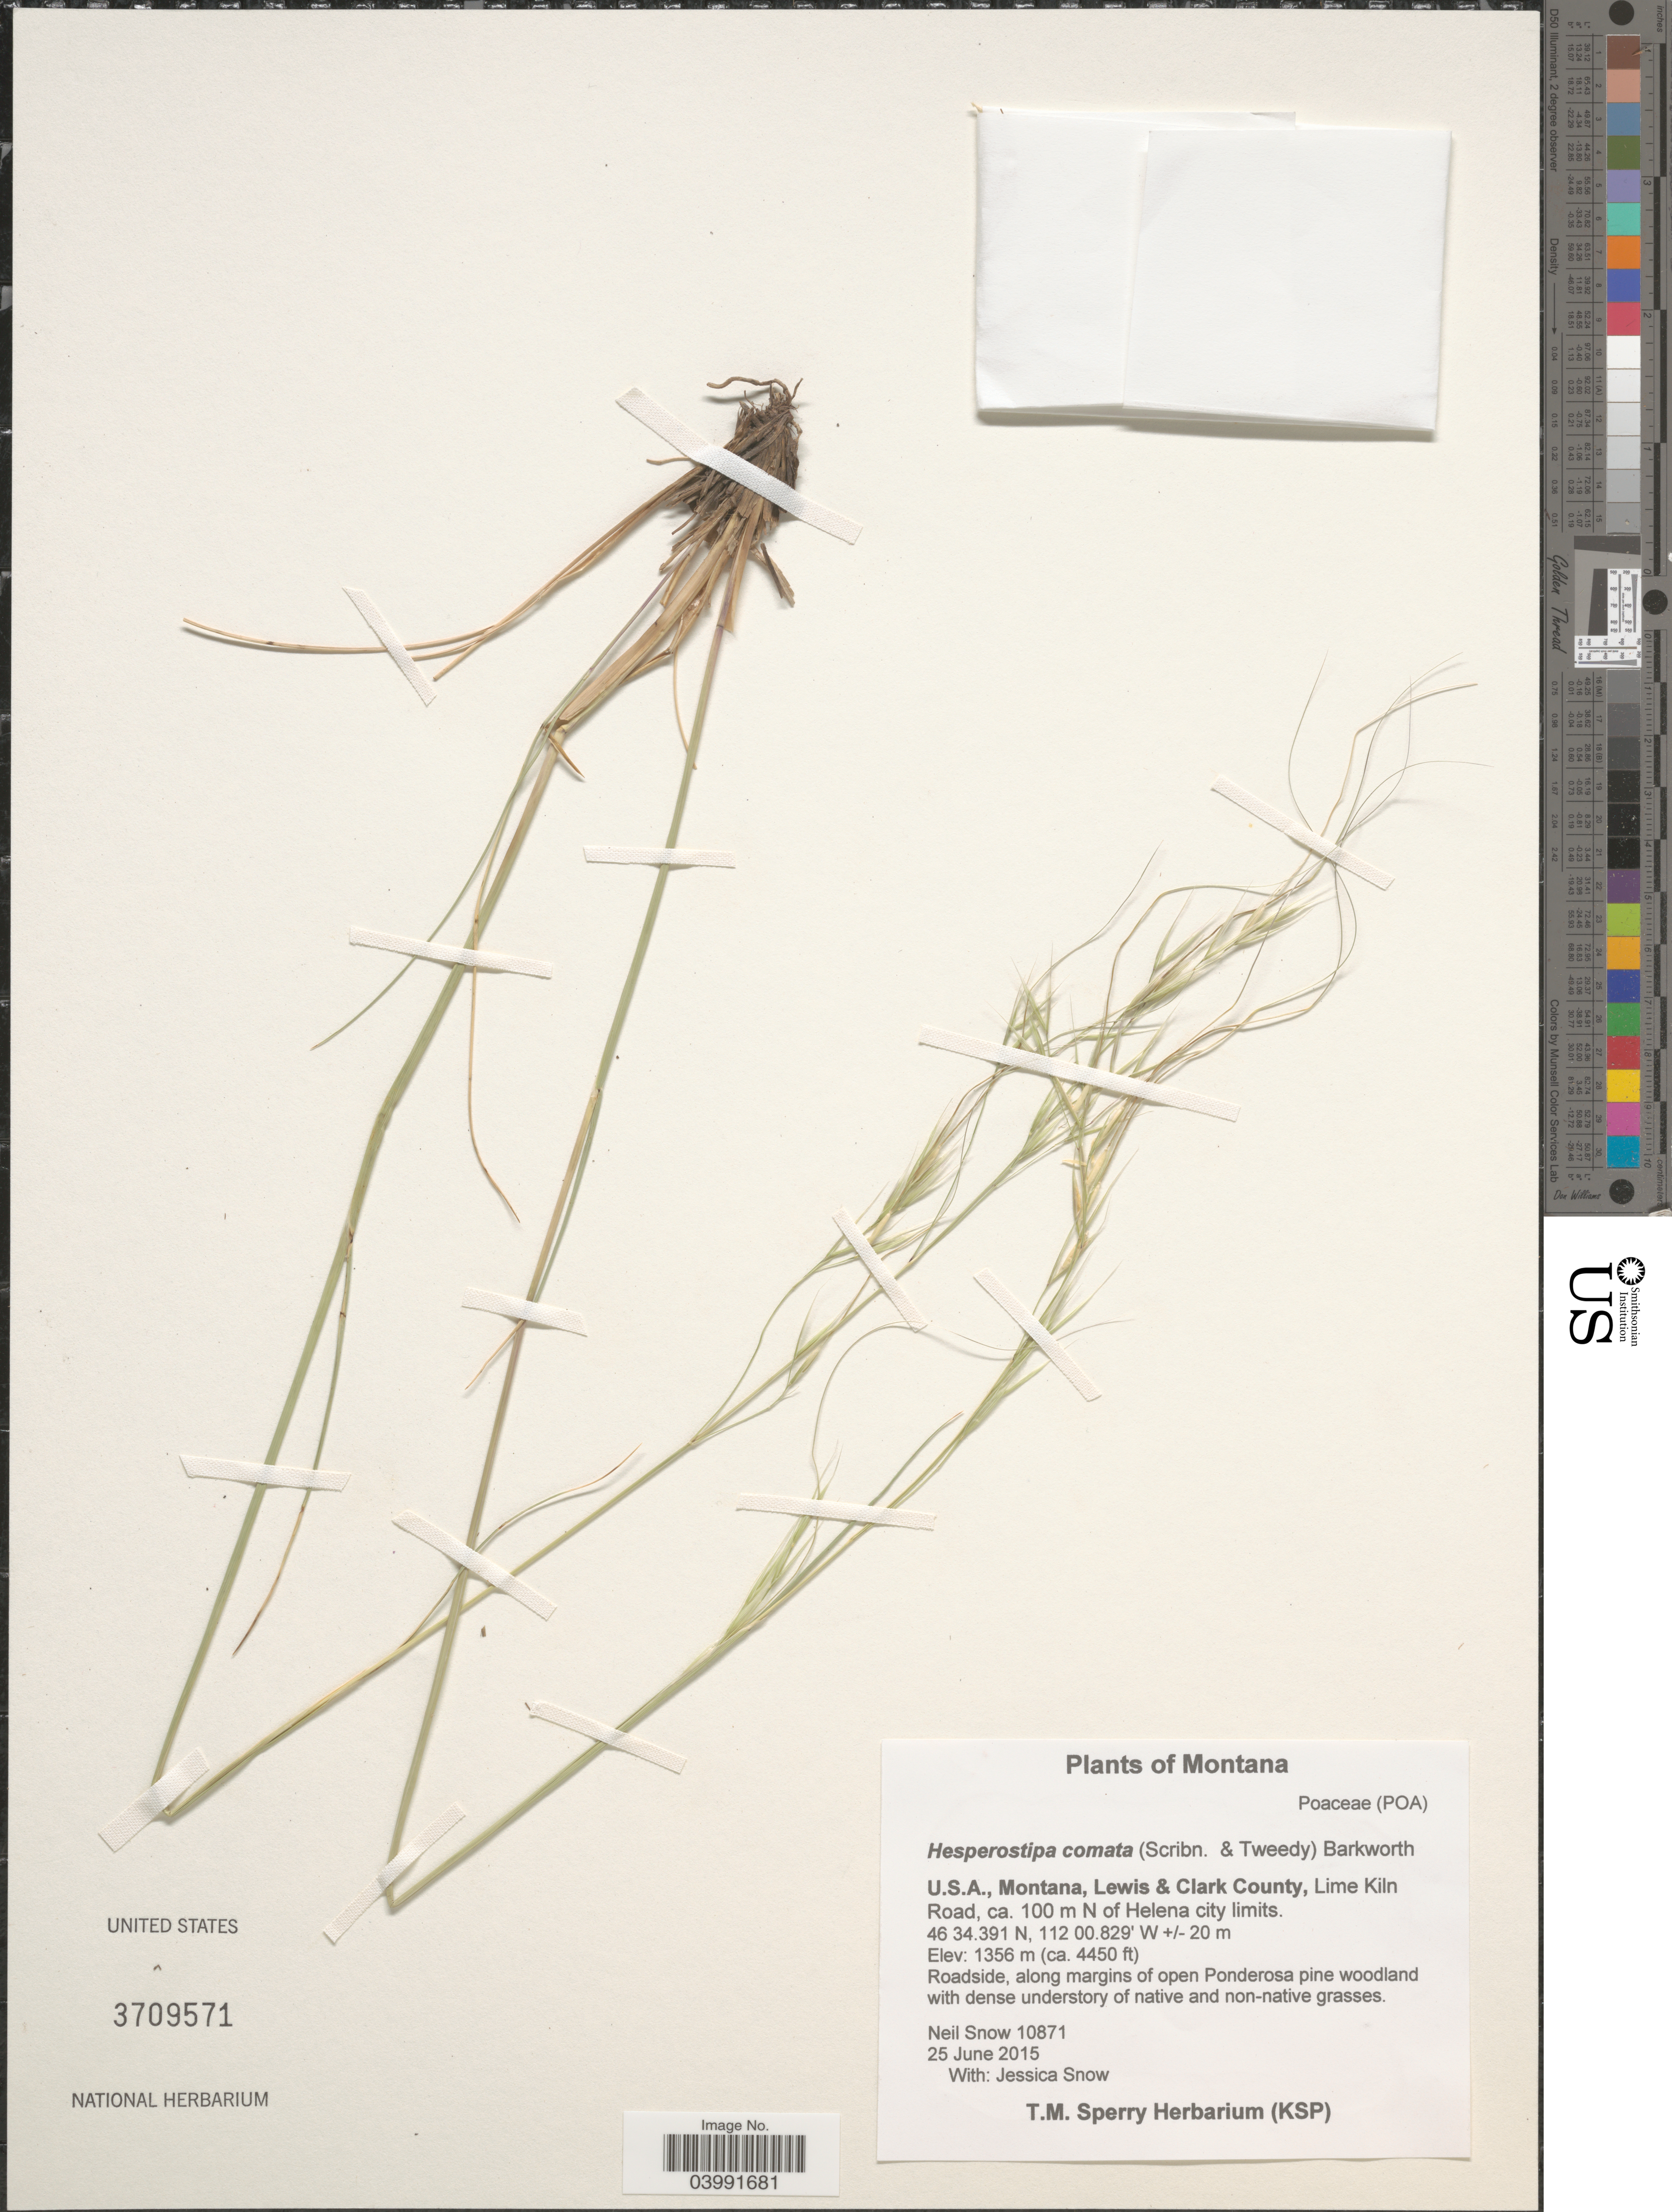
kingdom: Plantae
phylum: Tracheophyta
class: Liliopsida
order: Poales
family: Poaceae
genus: Hesperostipa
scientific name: Hesperostipa comata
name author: (Trin. & Rupr.) Barkworth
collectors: N. Snow & J. Snow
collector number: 10871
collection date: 2015-06-25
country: United States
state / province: Montana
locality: Lewis & Clark County, Lime Kiln Road, ca. 100 m N of Helena city limits.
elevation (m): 1356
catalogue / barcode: US 3709571